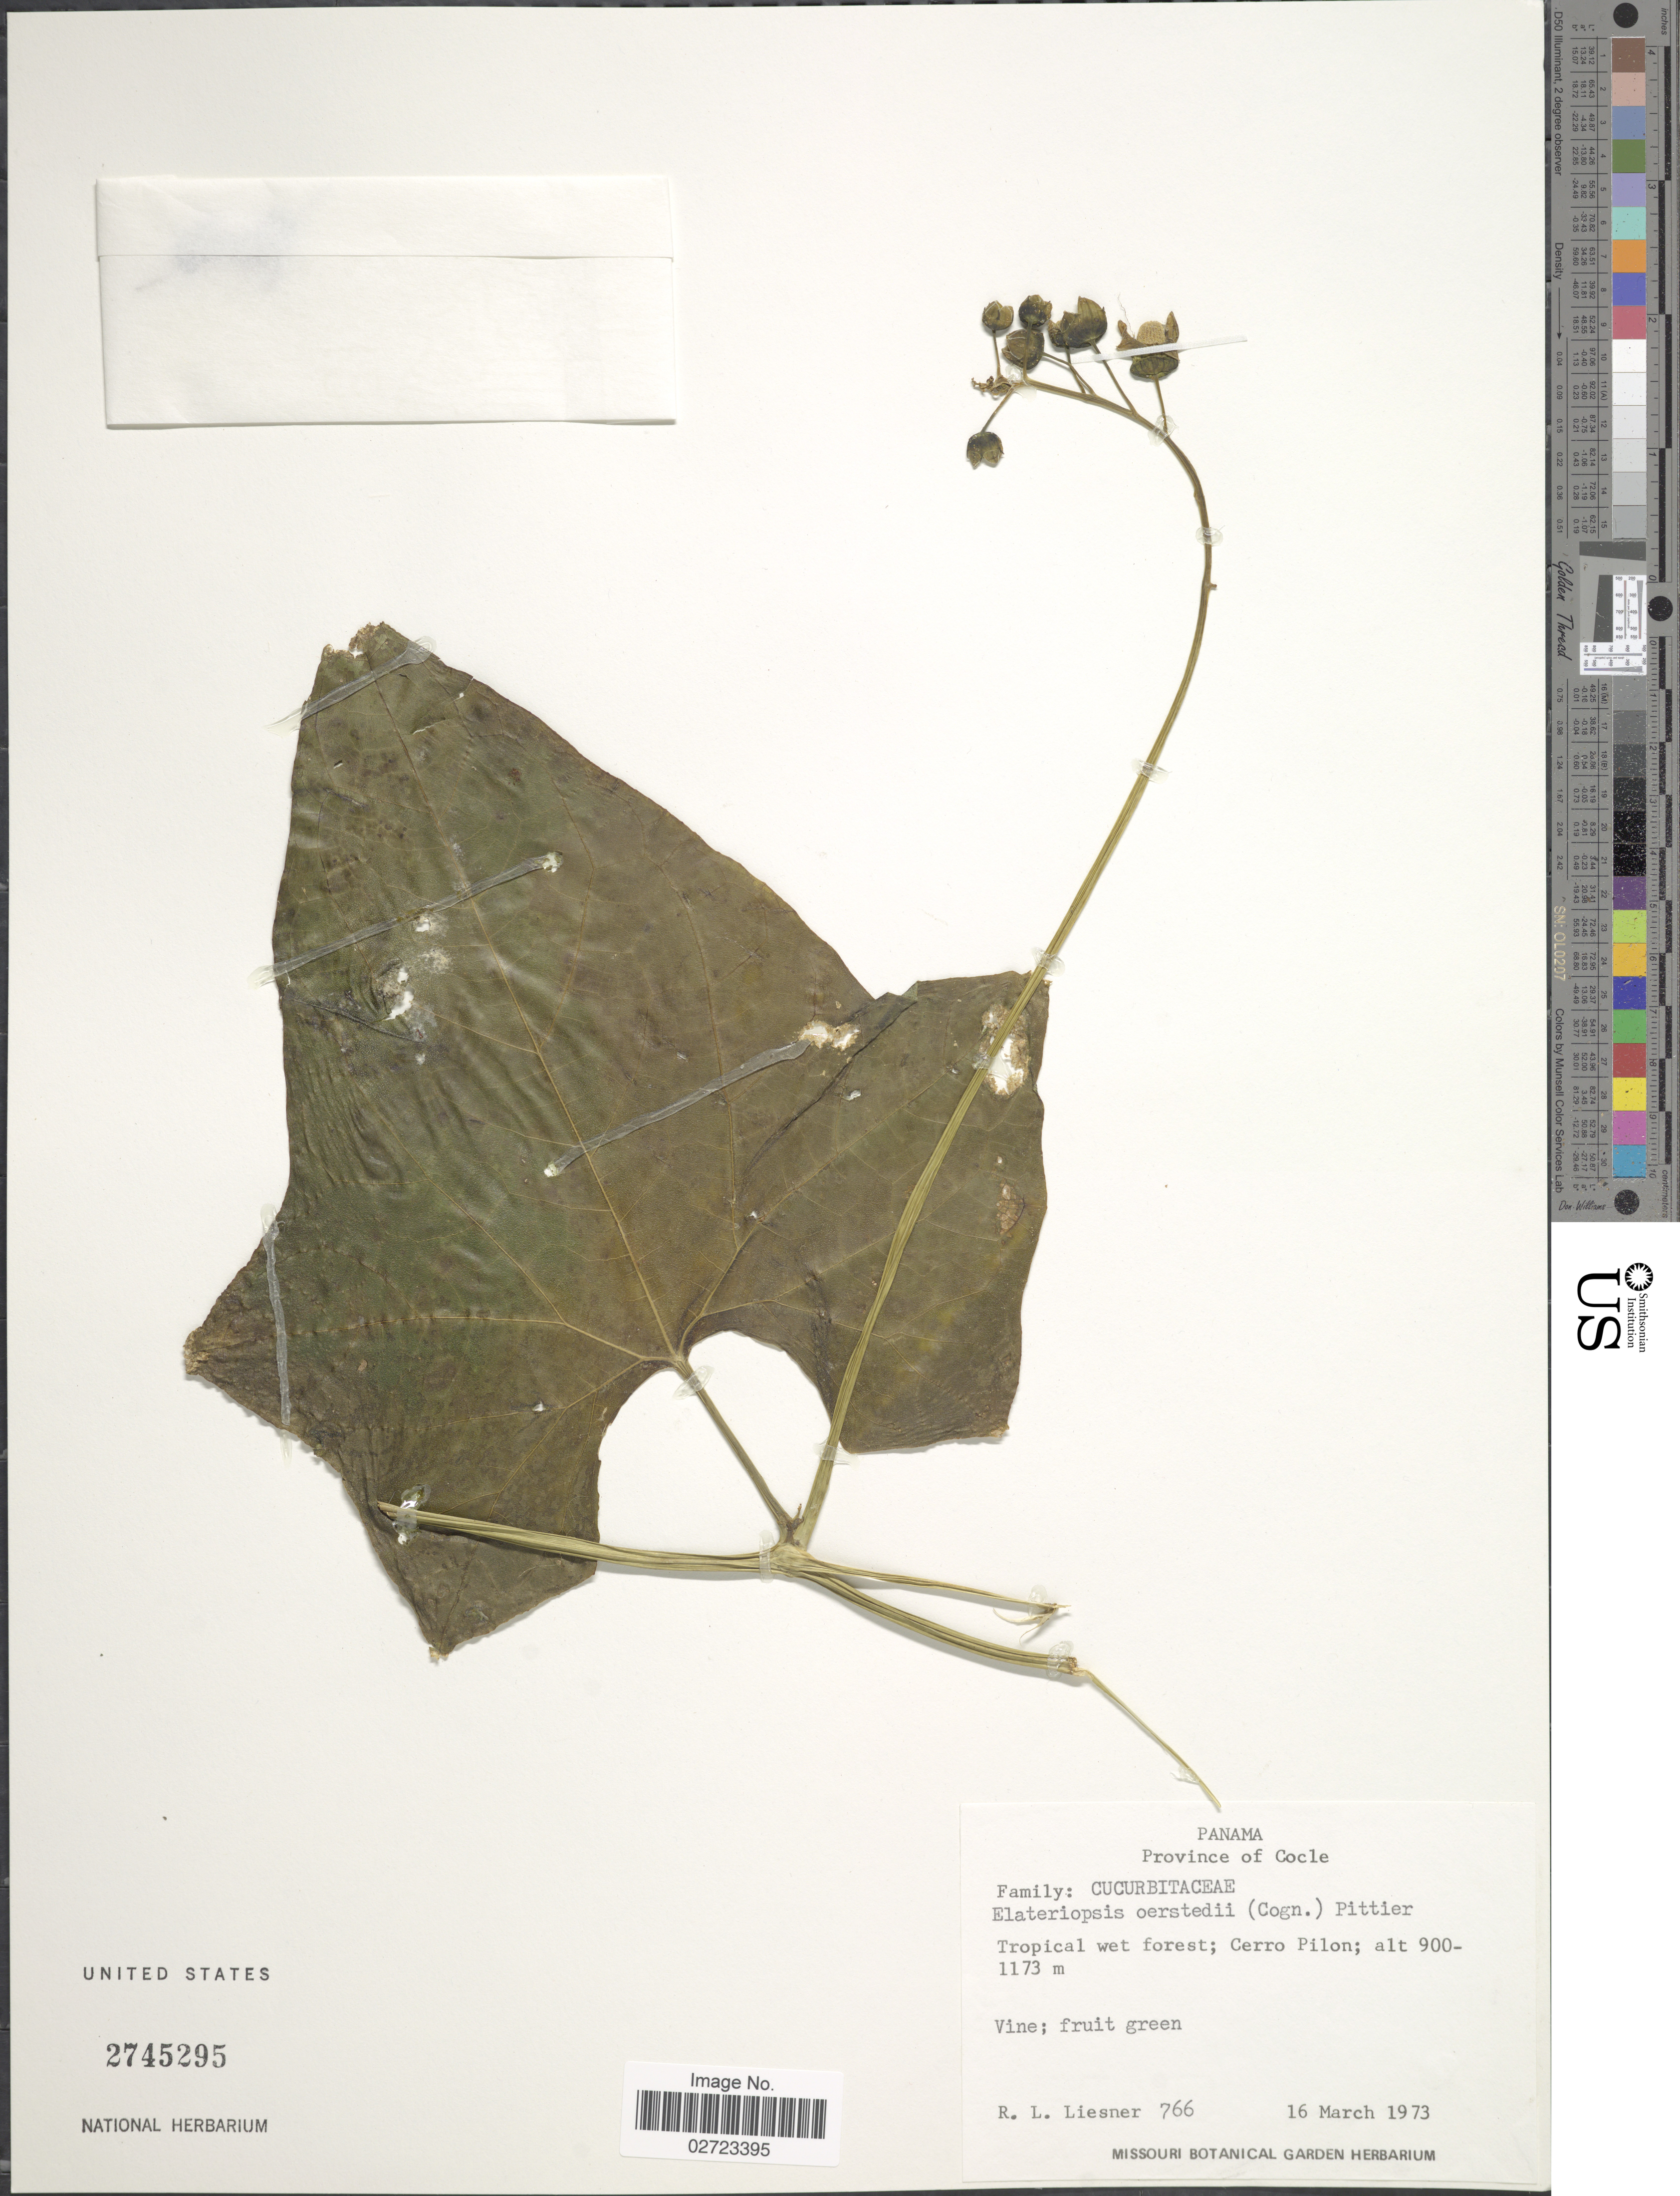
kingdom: Plantae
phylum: Tracheophyta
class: Magnoliopsida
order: Cucurbitales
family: Cucurbitaceae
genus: Hanburia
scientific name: Hanburia oerstedii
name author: (Cogn.) H. Schaef. & S.S. Renner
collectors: R. L. Liesner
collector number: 766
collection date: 1973-03-16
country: Panama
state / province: Coclé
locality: Cerro Pilon.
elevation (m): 900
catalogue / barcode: US 2745295